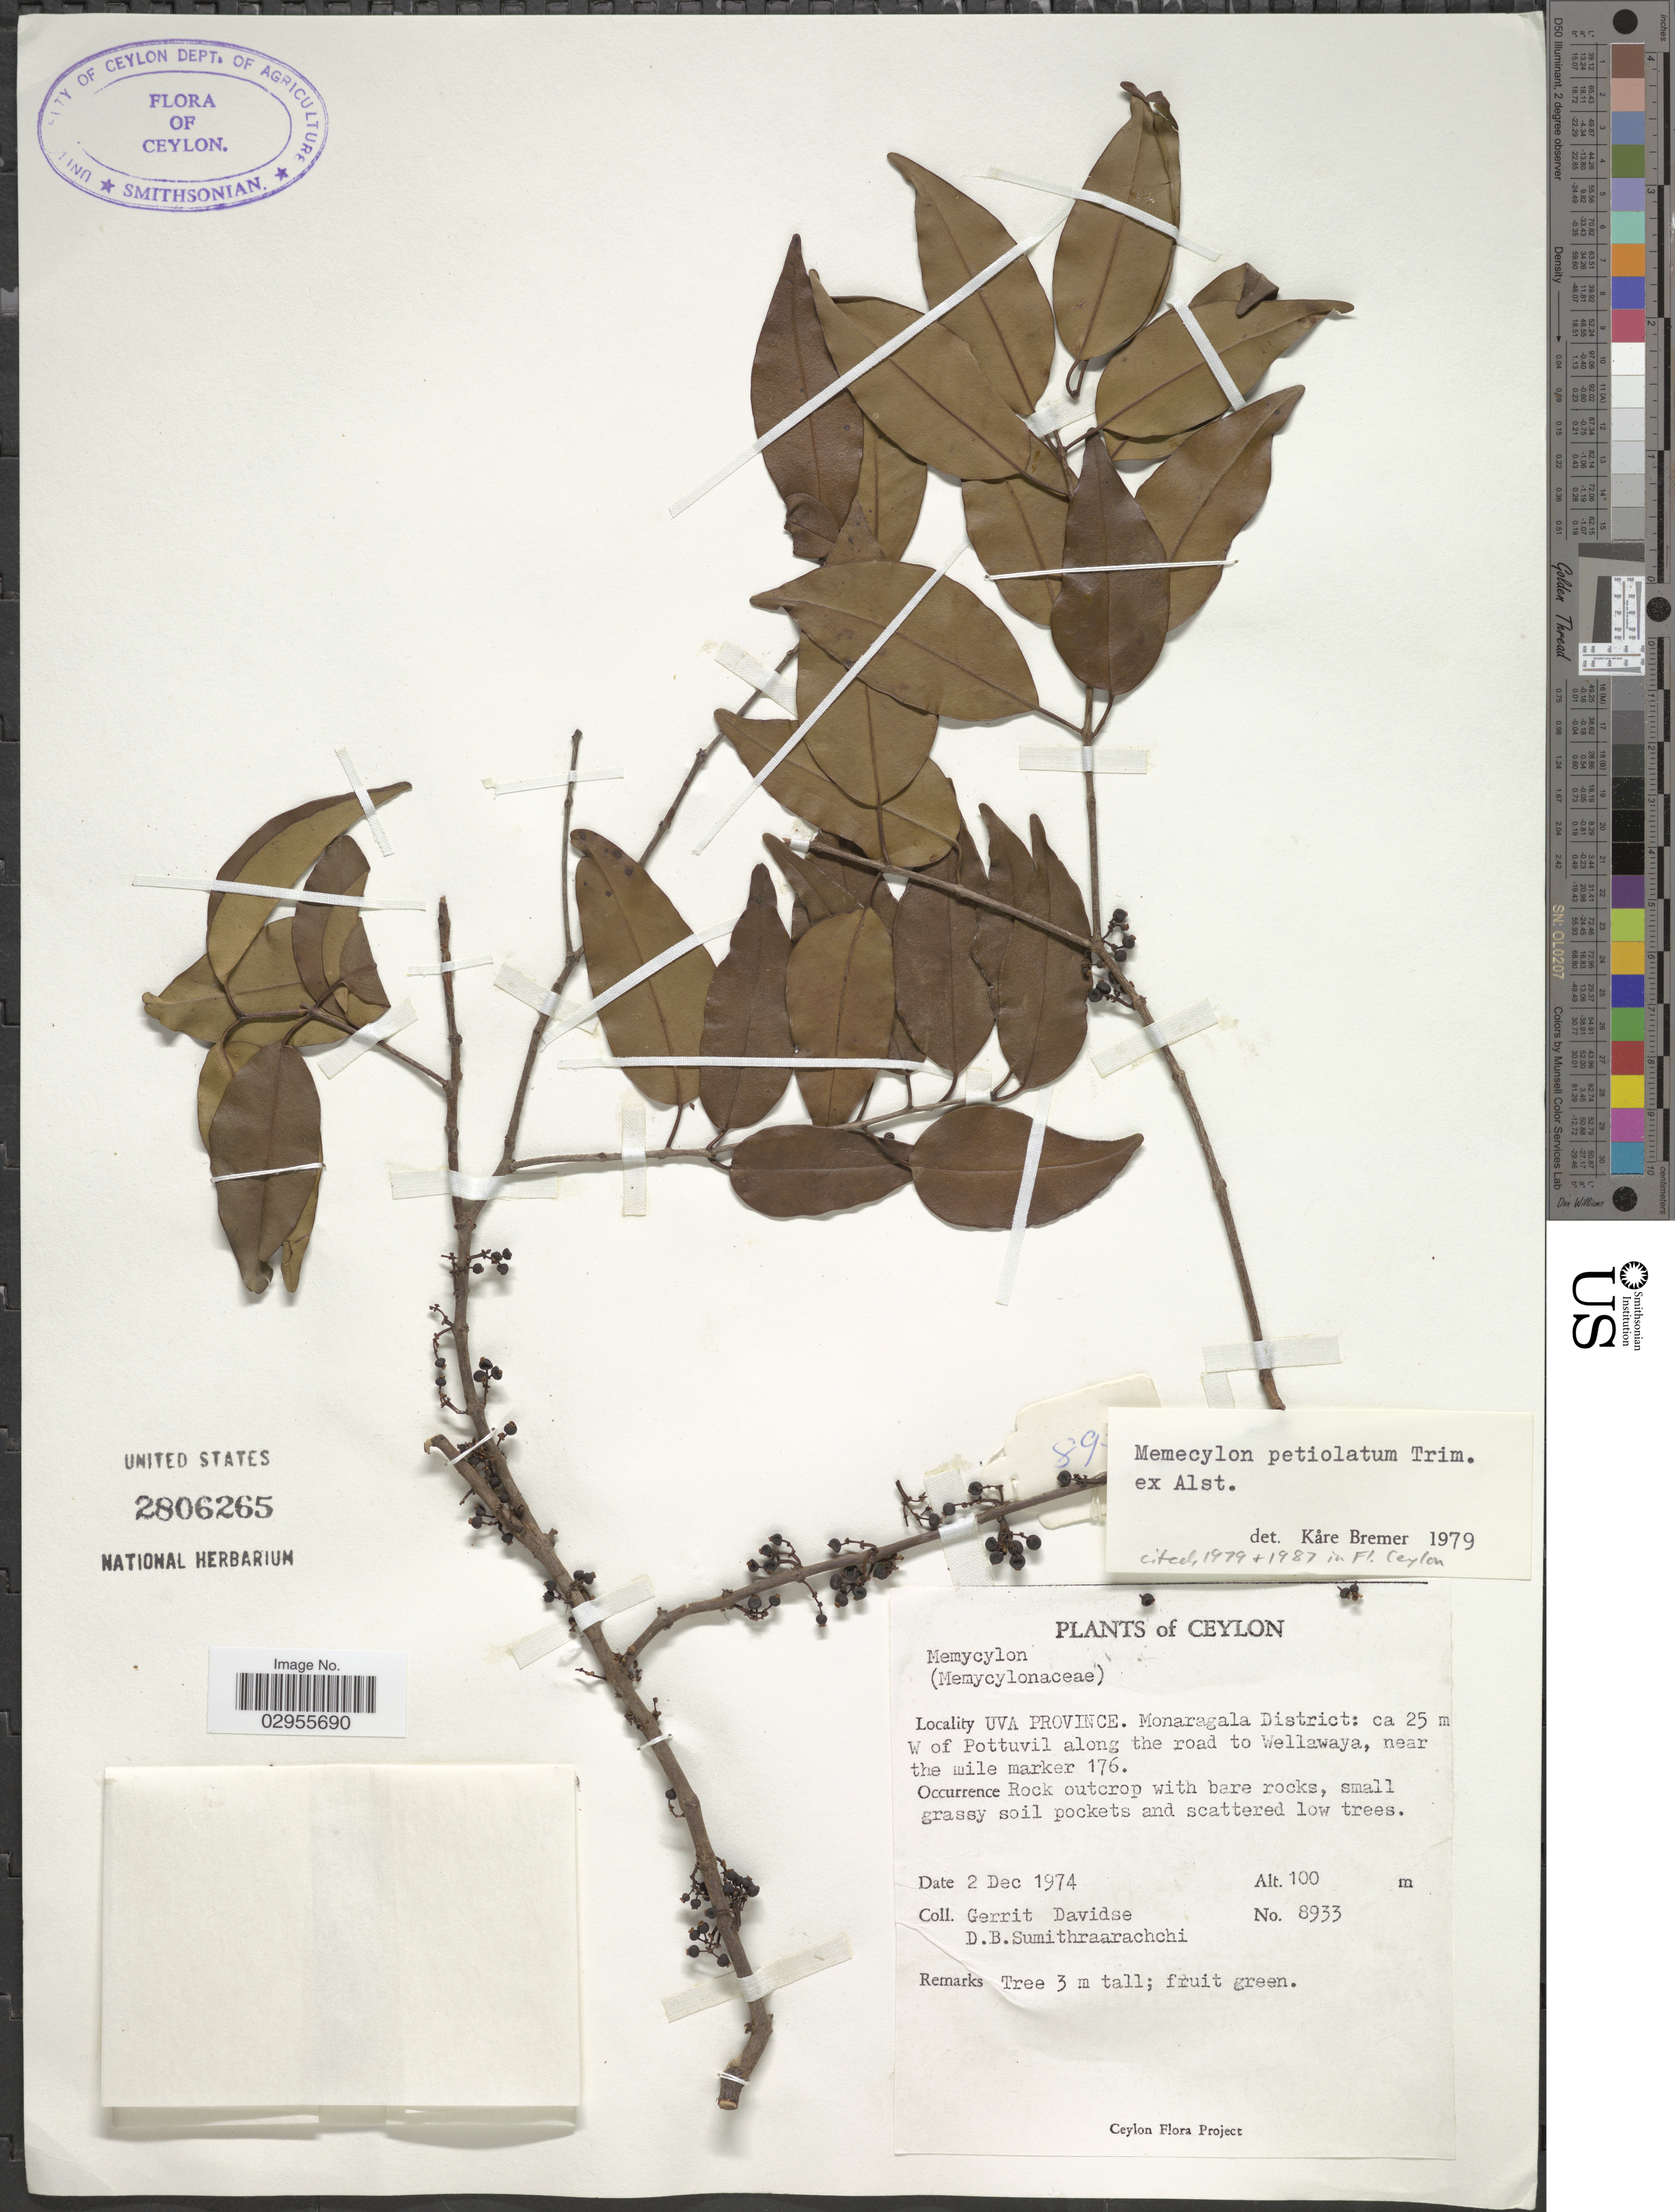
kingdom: Plantae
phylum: Tracheophyta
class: Magnoliopsida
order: Myrtales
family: Melastomataceae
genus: Memecylon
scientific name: Memecylon petiolatum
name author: Trimen ex Alston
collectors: G. Davidse & D. B. Sumithraarachchi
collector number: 8933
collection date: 1974-12-02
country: Sri Lanka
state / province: Uva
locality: Ceylon. Monaragala District: ca 25 m W of Pottuvil along the road to Wellawaya, near the mile marker 176.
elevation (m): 100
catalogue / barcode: US 2806265